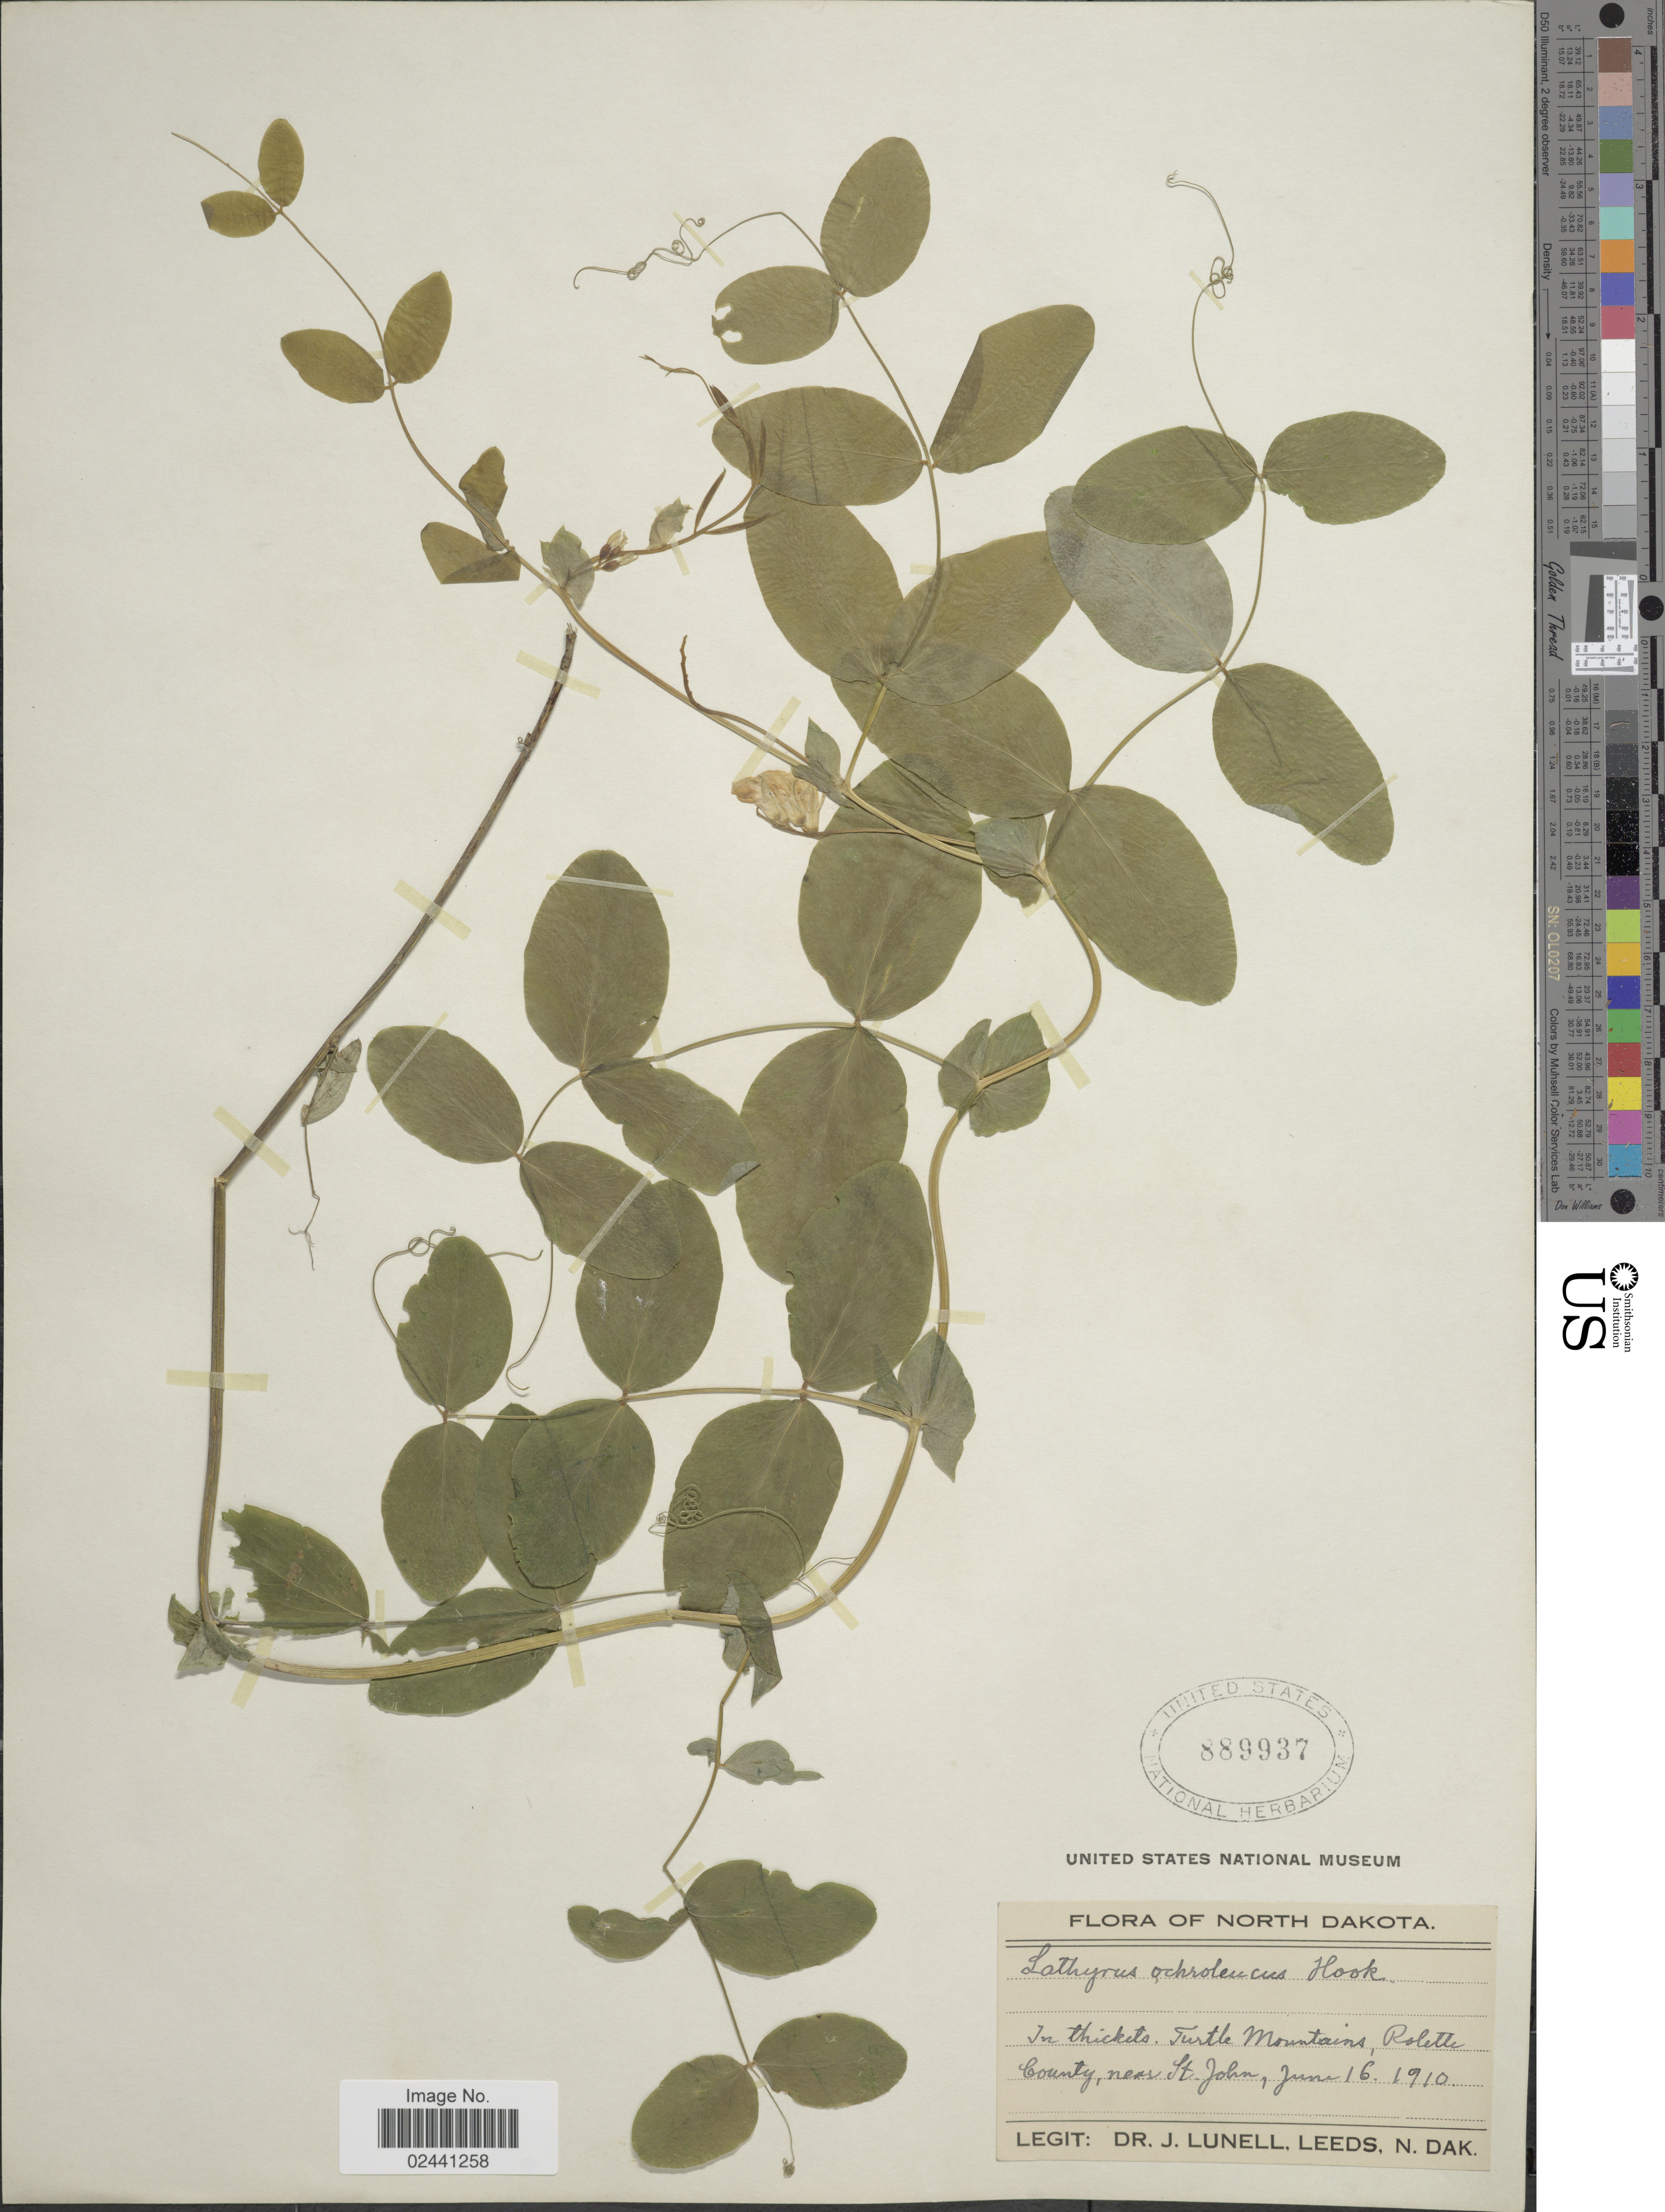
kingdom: Plantae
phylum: Tracheophyta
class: Magnoliopsida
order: Fabales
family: Fabaceae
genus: Lathyrus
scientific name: Lathyrus ochroleucus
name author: Hook.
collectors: J. Lunell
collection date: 1910-06-16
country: United States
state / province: North Dakota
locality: In thickets. Turtle Mountains, Rolette County, near St. John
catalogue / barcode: US 889937